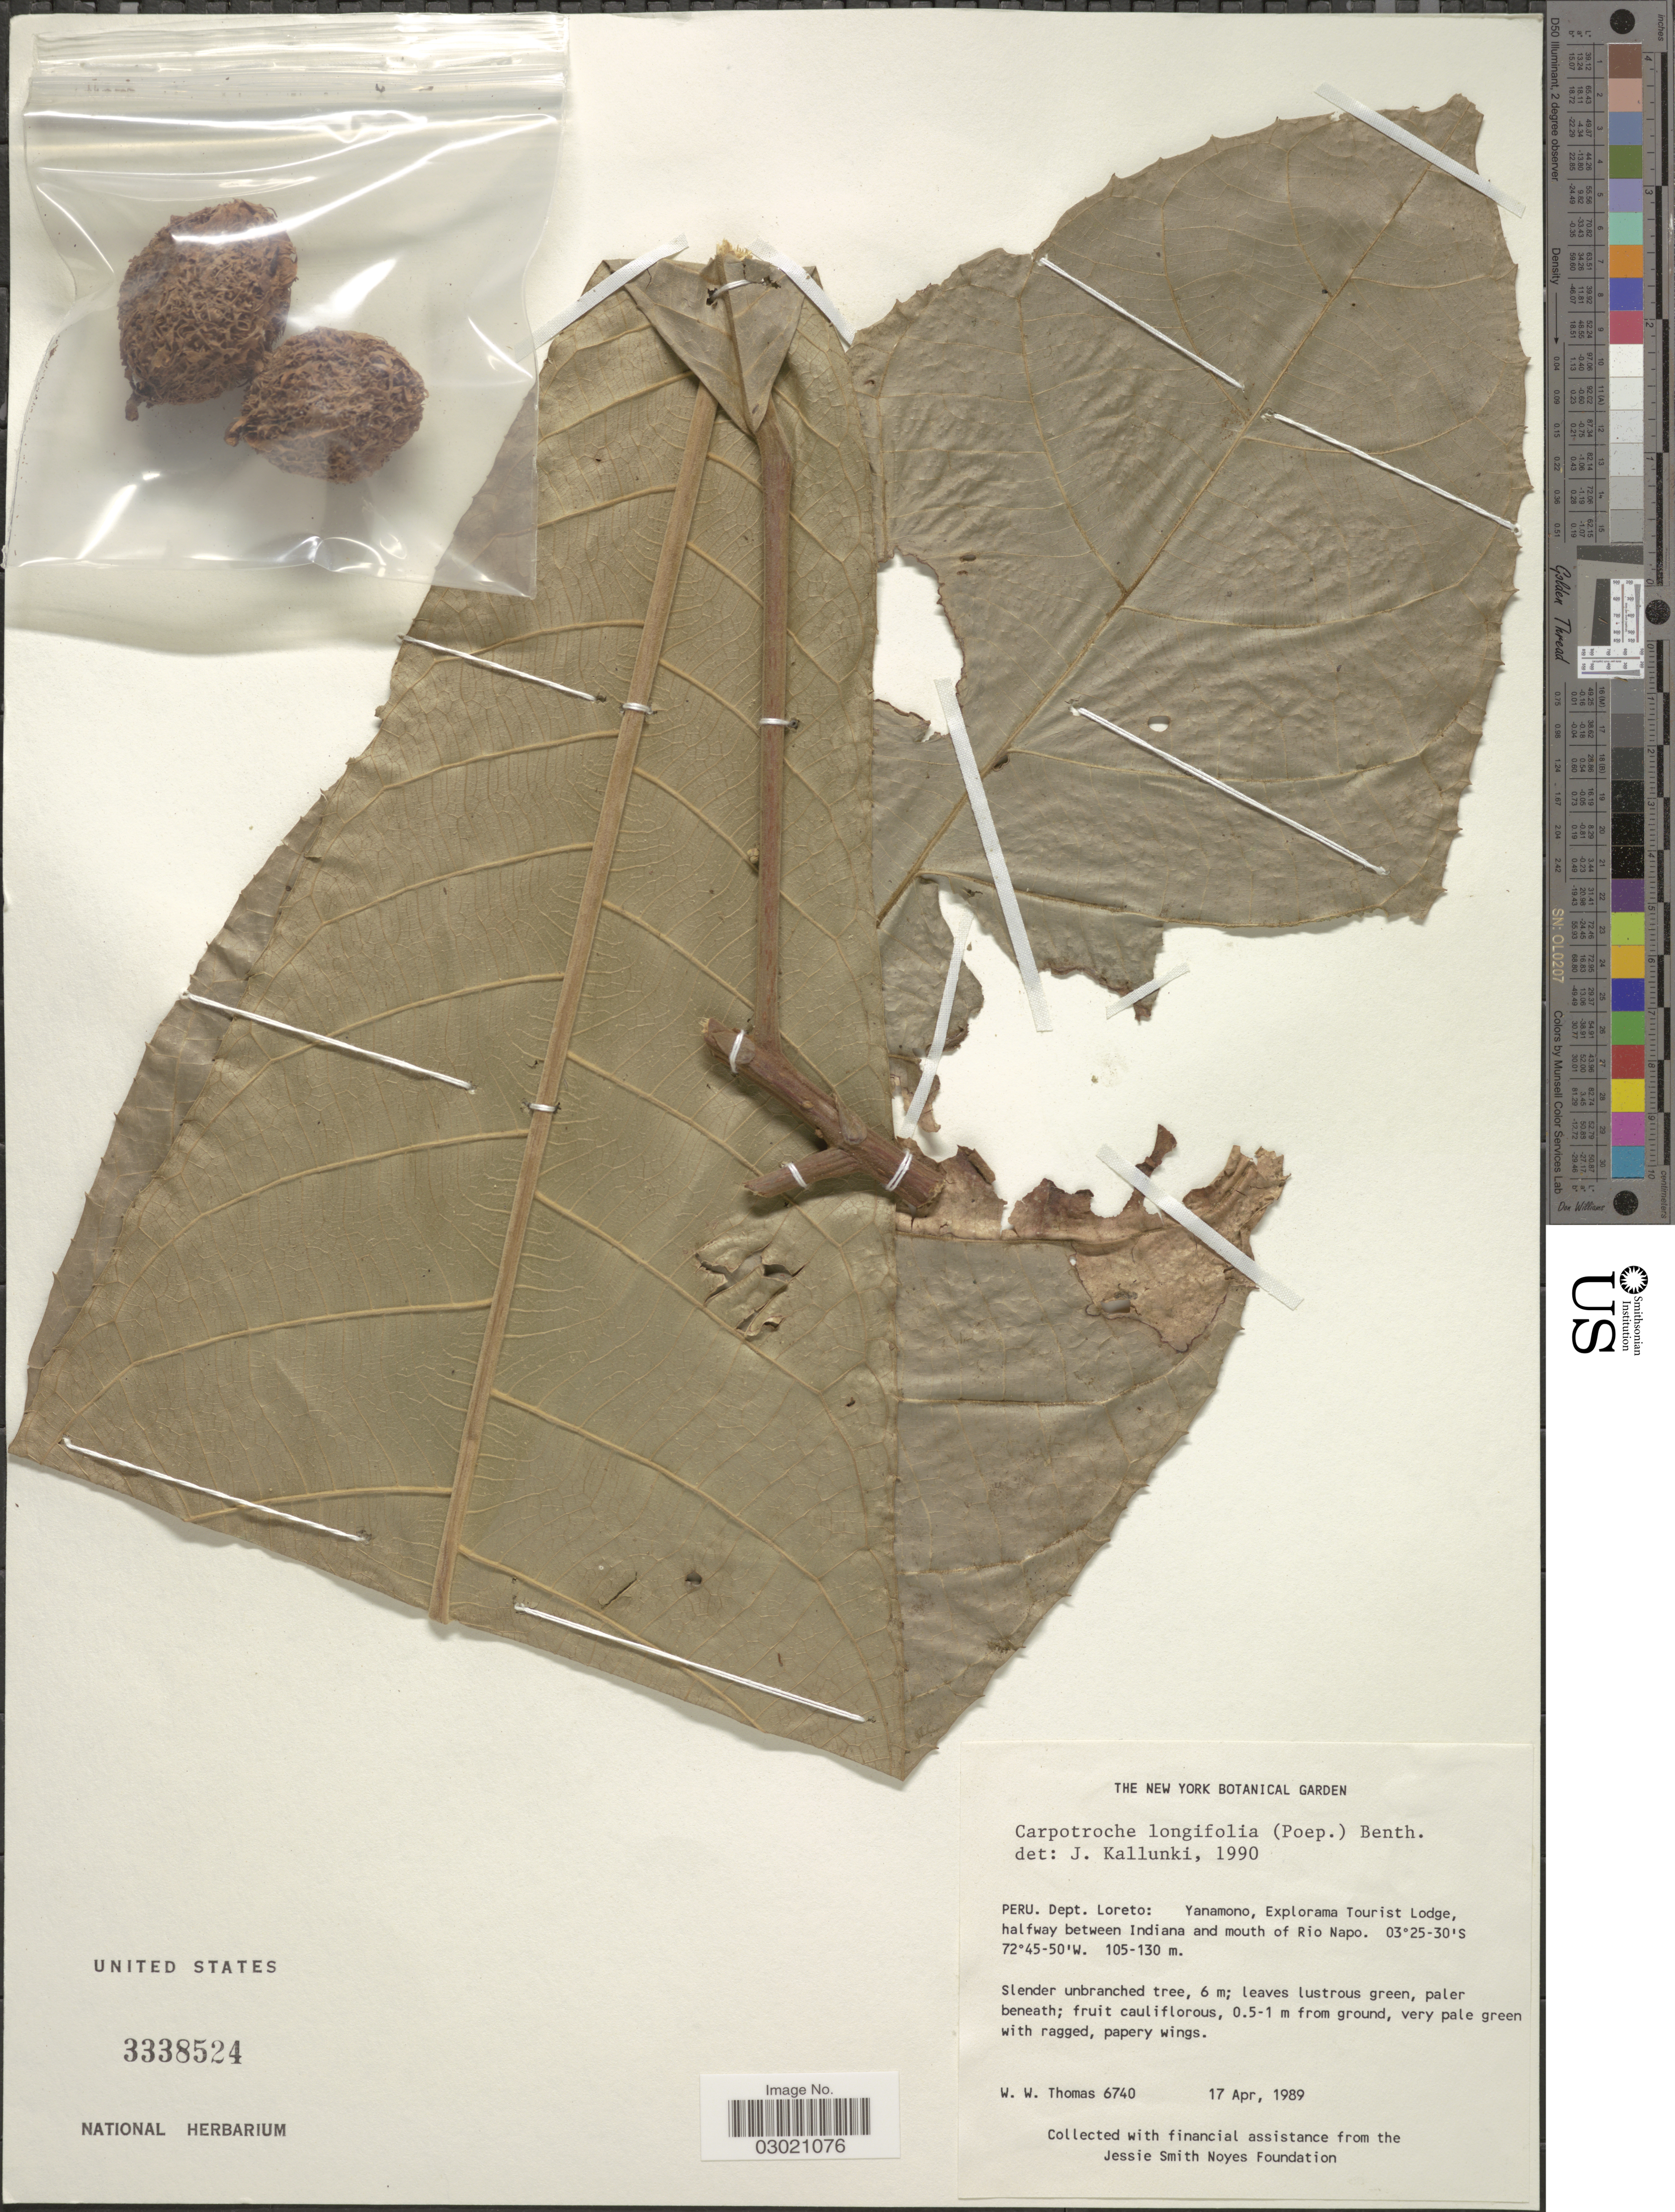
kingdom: Plantae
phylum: Tracheophyta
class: Magnoliopsida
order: Malpighiales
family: Achariaceae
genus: Carpotroche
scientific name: Carpotroche longifolia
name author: (Poepp.) Benth.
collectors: W. Thomas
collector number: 6740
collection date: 1989-04-17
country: Peru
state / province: Loreto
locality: Dept. Loreto: Yanamono, Explorama Tourist Lodge, halfway between Indiana and mouth of Rio Napo.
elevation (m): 105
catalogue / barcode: US 3338524